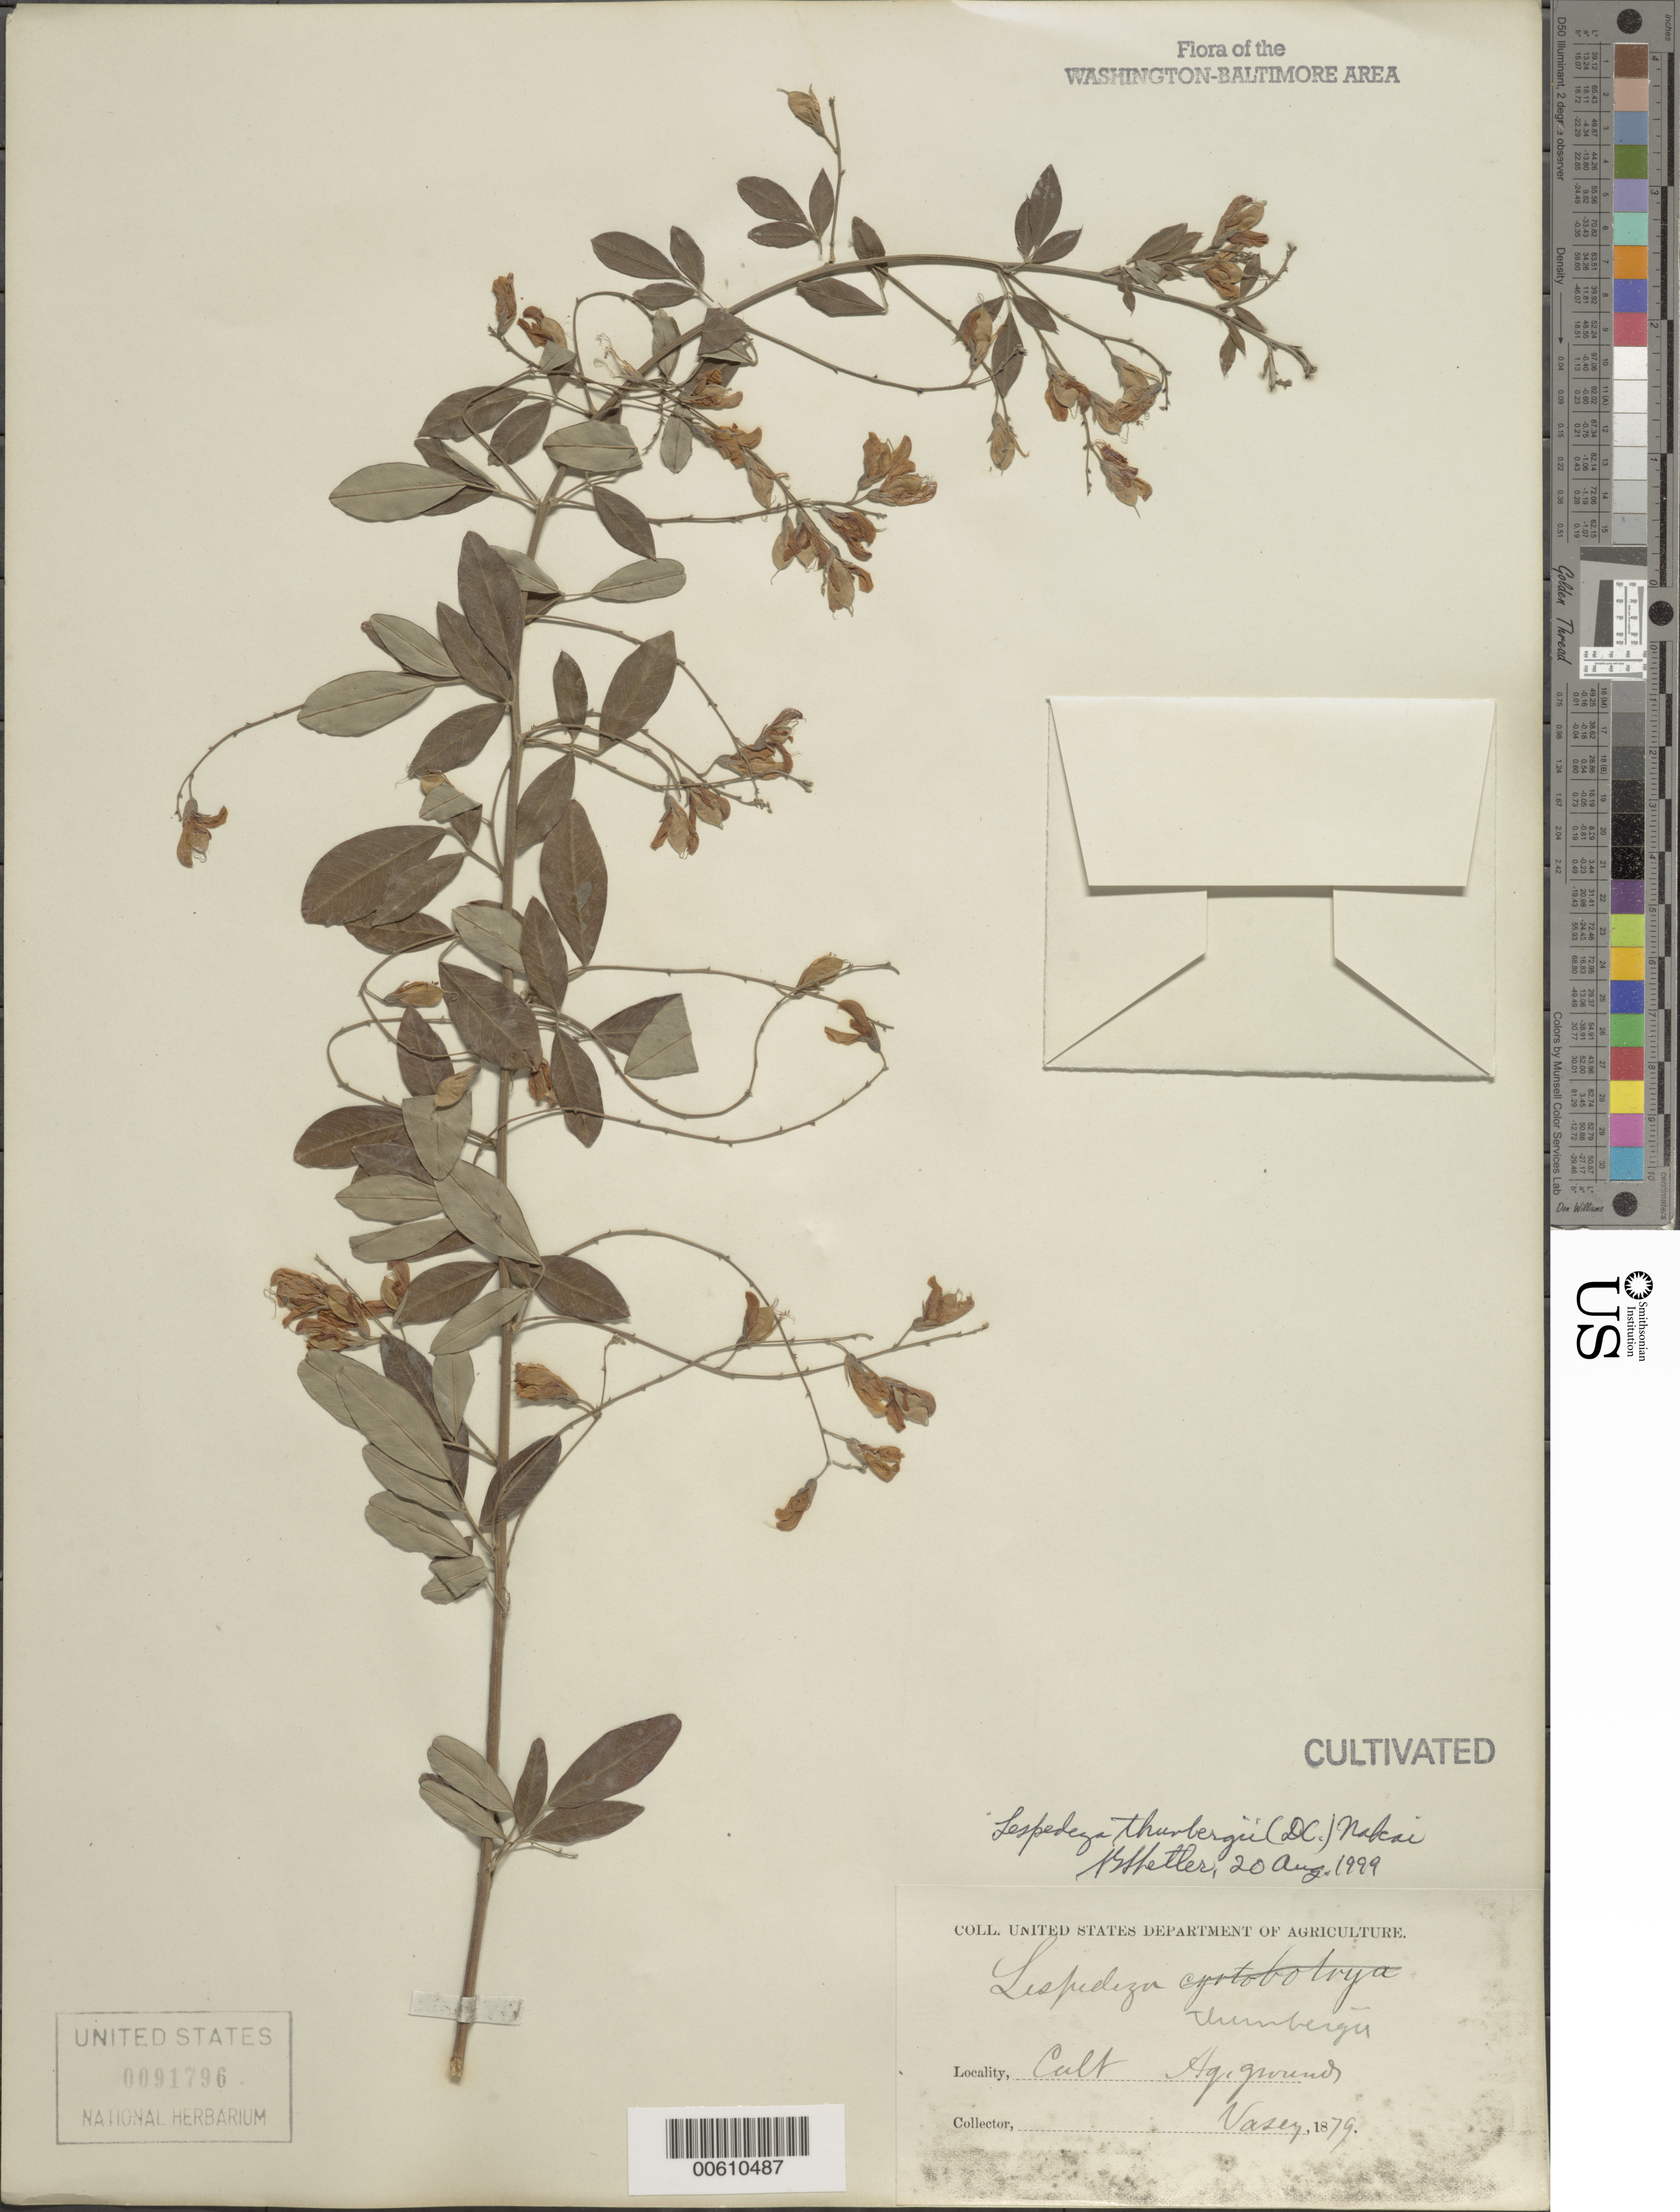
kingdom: Plantae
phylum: Tracheophyta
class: Magnoliopsida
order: Fabales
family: Fabaceae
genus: Lespedeza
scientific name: Lespedeza thunbergii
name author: (DC.) Nakai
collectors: G. Vasey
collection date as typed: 1879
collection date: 1879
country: United States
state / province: District of Columbia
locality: Washington DC area, Agr. grounds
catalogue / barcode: US 91796